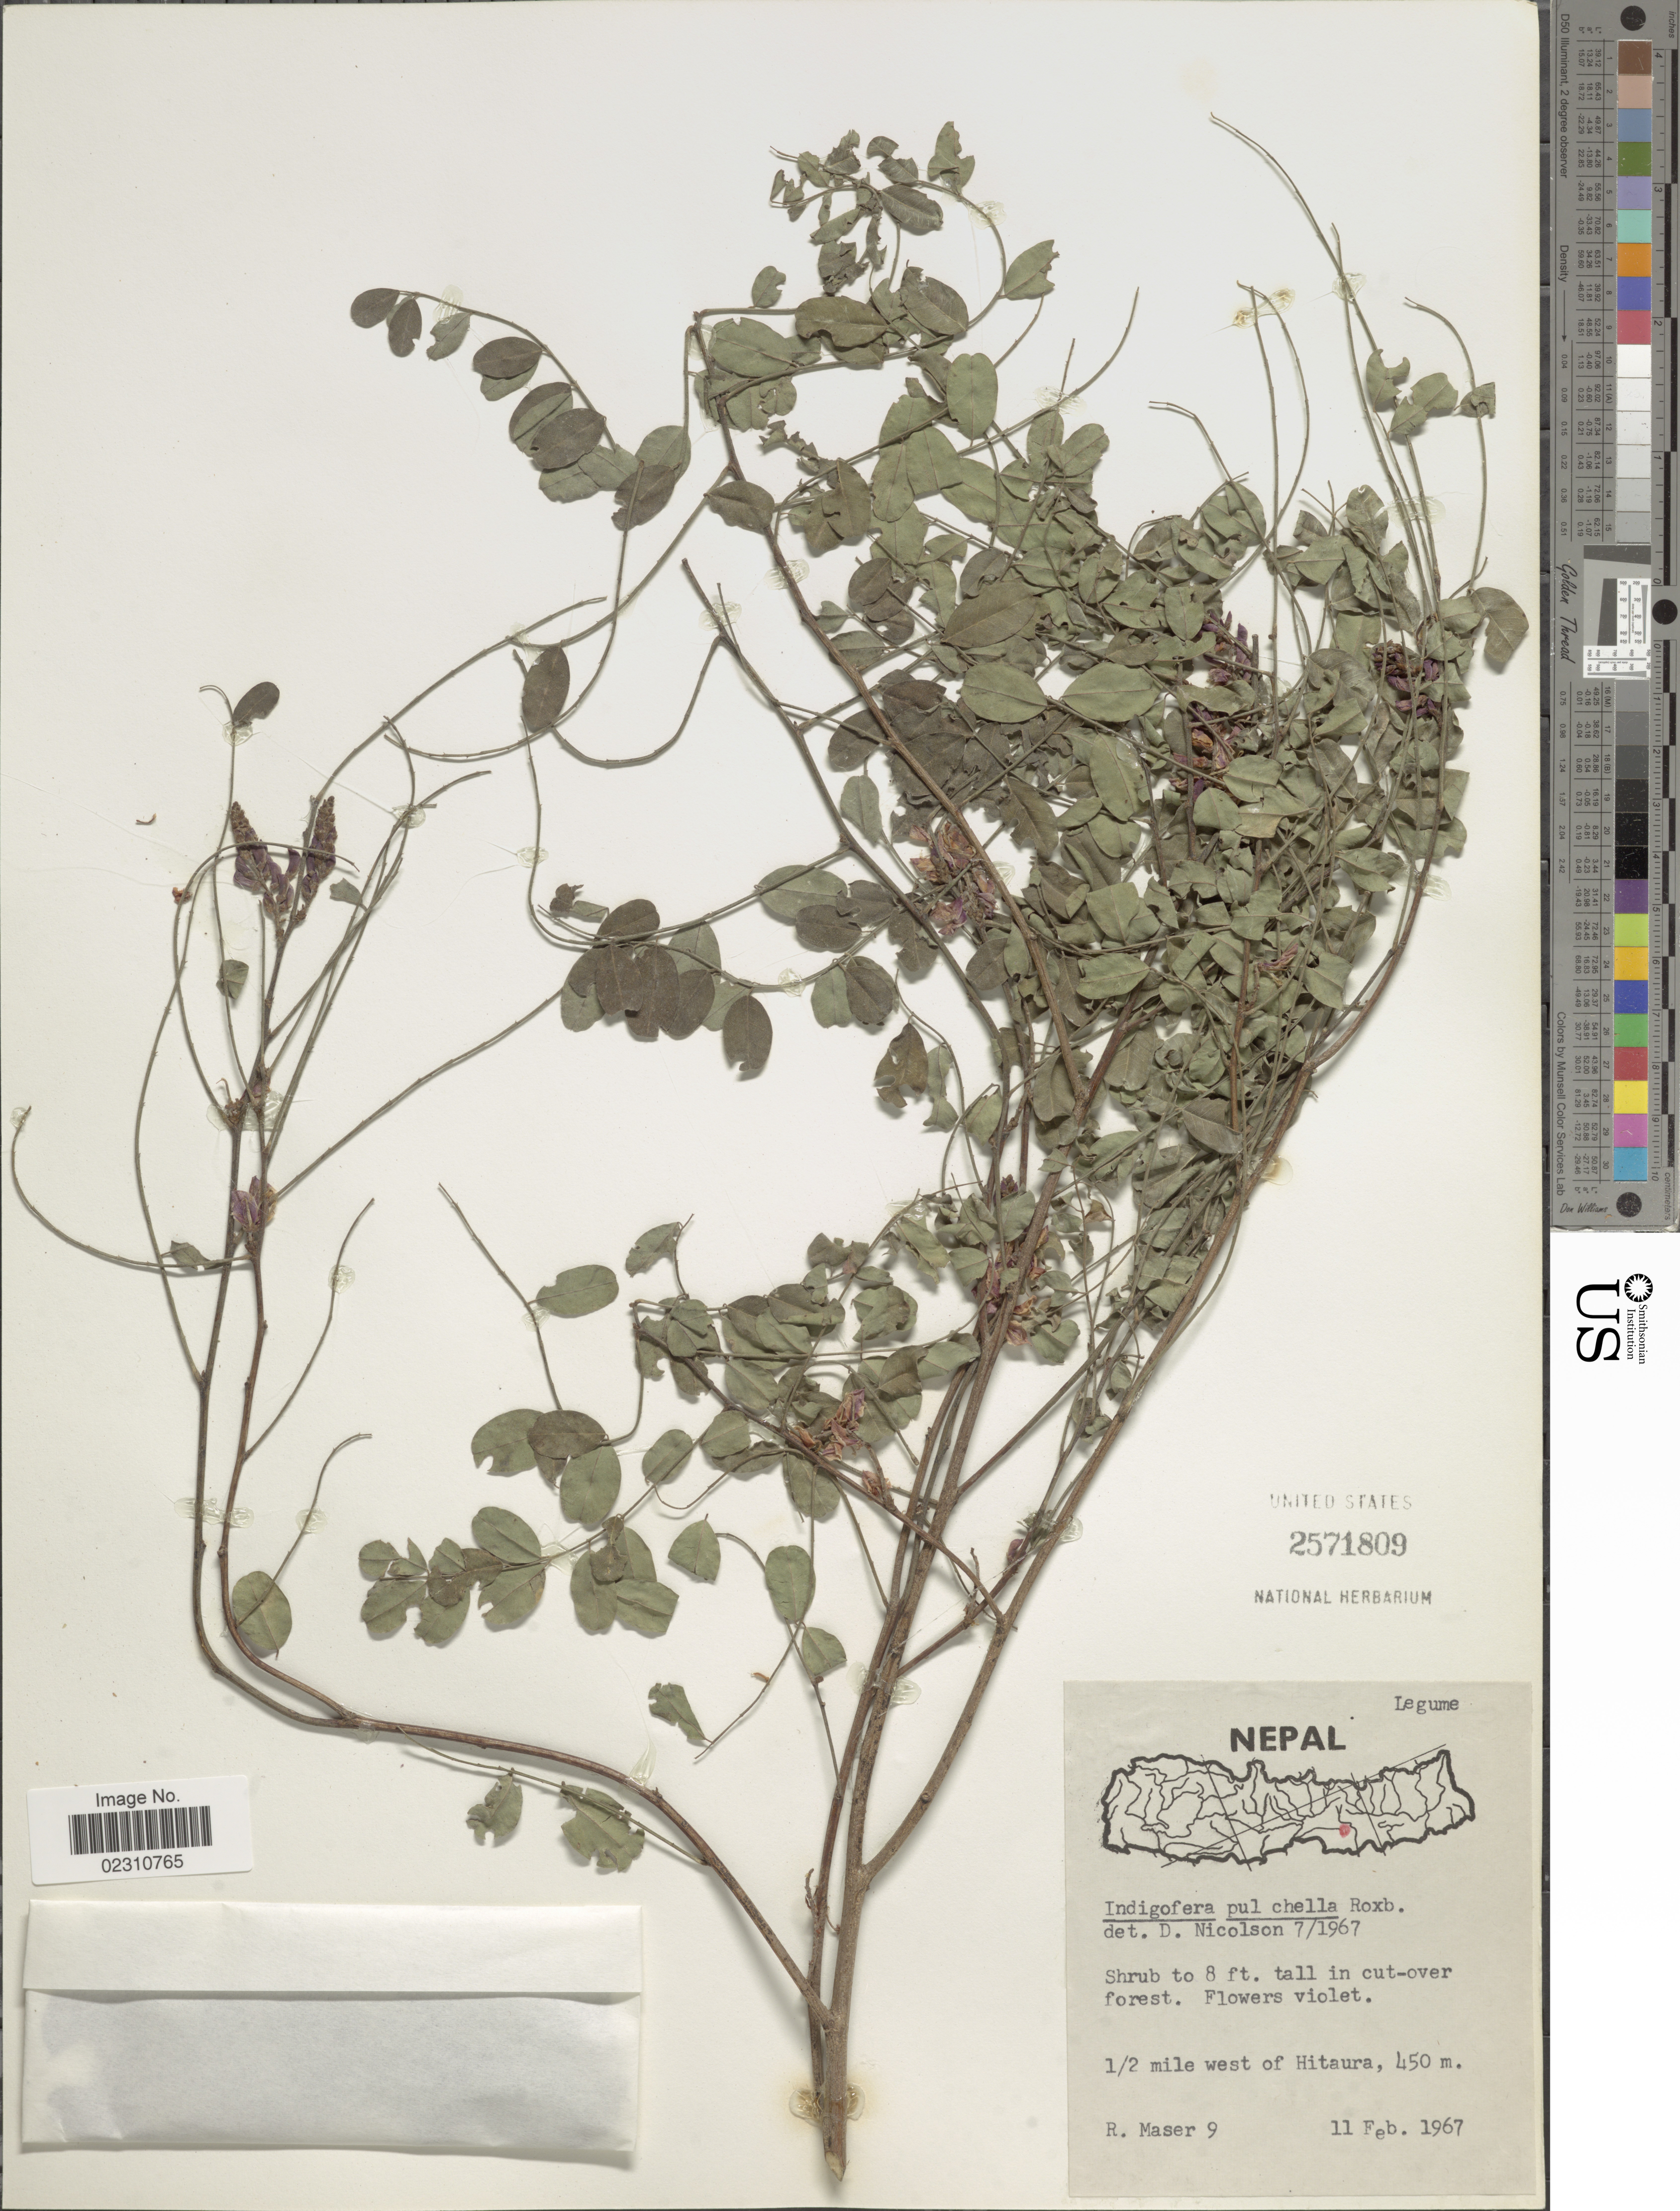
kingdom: Plantae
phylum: Tracheophyta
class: Magnoliopsida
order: Fabales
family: Fabaceae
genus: Indigofera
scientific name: Indigofera cassioides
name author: Röttler ex DC.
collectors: R. Maser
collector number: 9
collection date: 1967-02-11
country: Nepal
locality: Nepal,1/2 mile west of Hitaura.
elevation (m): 450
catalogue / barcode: US 2571809